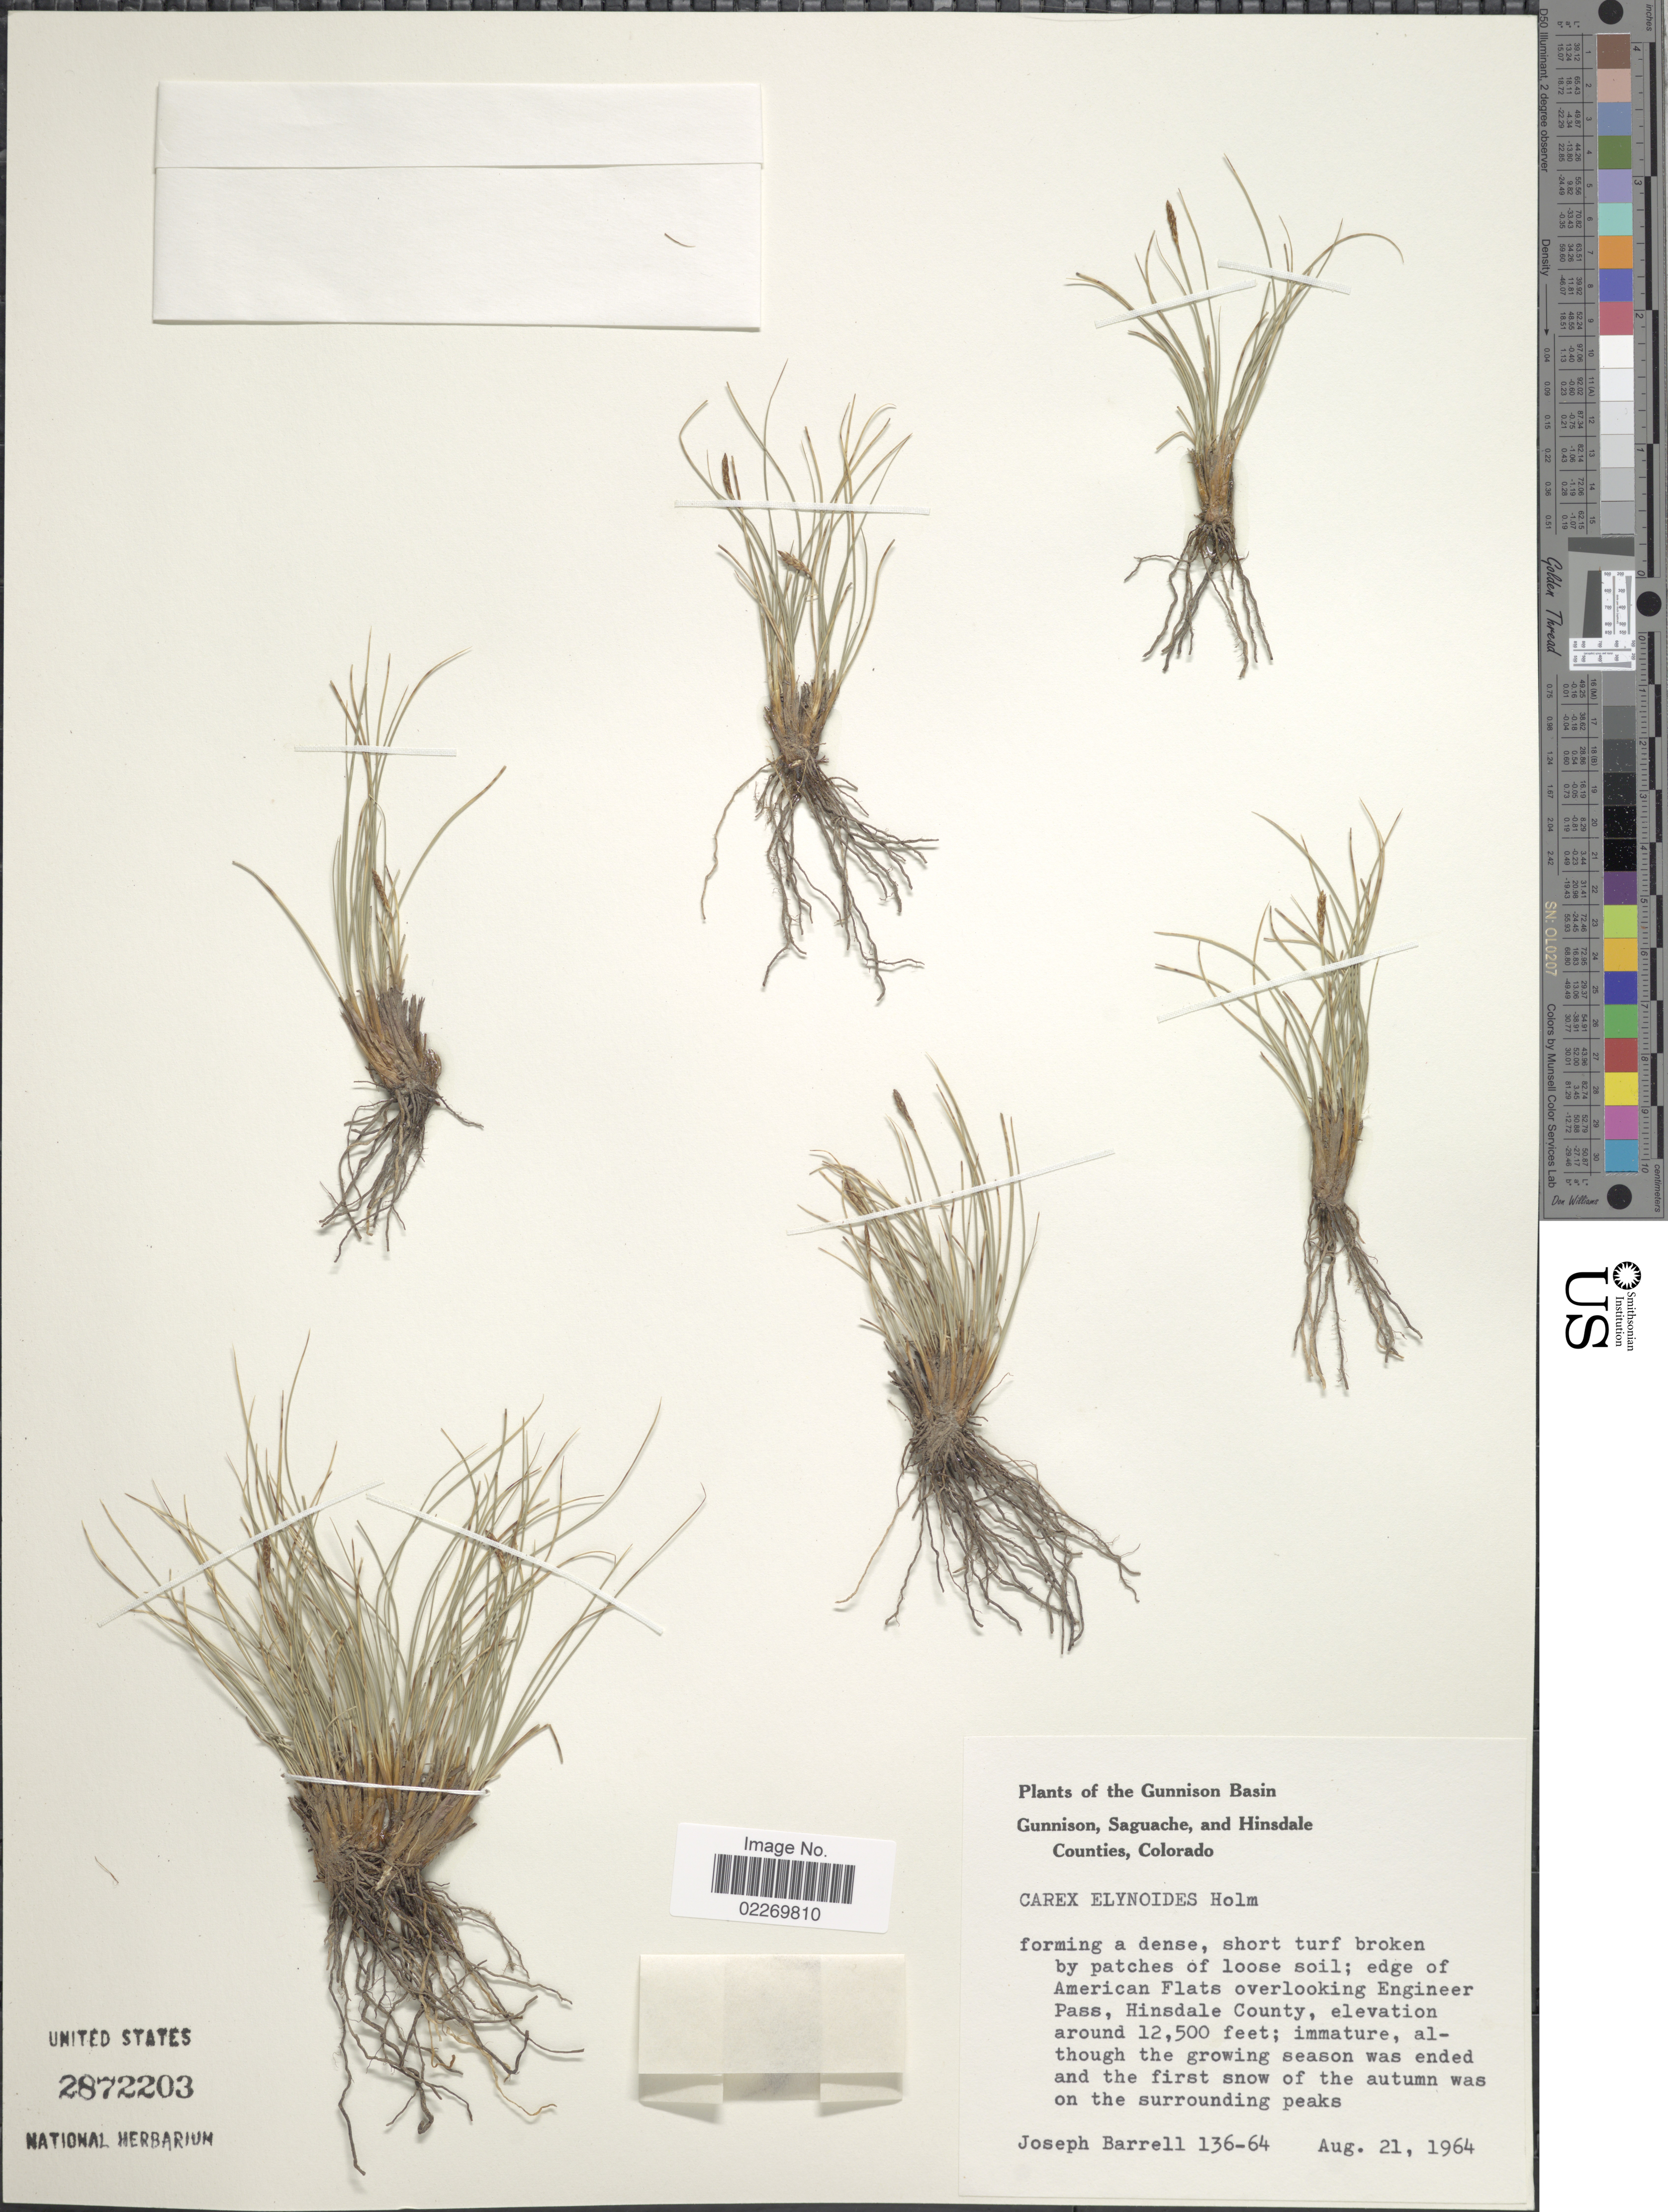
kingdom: Plantae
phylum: Tracheophyta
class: Liliopsida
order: Poales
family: Cyperaceae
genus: Carex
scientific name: Carex elynoides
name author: Holm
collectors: J. Barrell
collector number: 136-64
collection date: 1964-08-21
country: United States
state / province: Colorado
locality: Gunnison Basin, Gunnison, Saguache, and Hinsdale Counties. Forming a dense, short turf broken by patches of loose soil; edge of American Flats overlooking Engineer Pass, Hinsdale County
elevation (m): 3810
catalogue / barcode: US 2872203